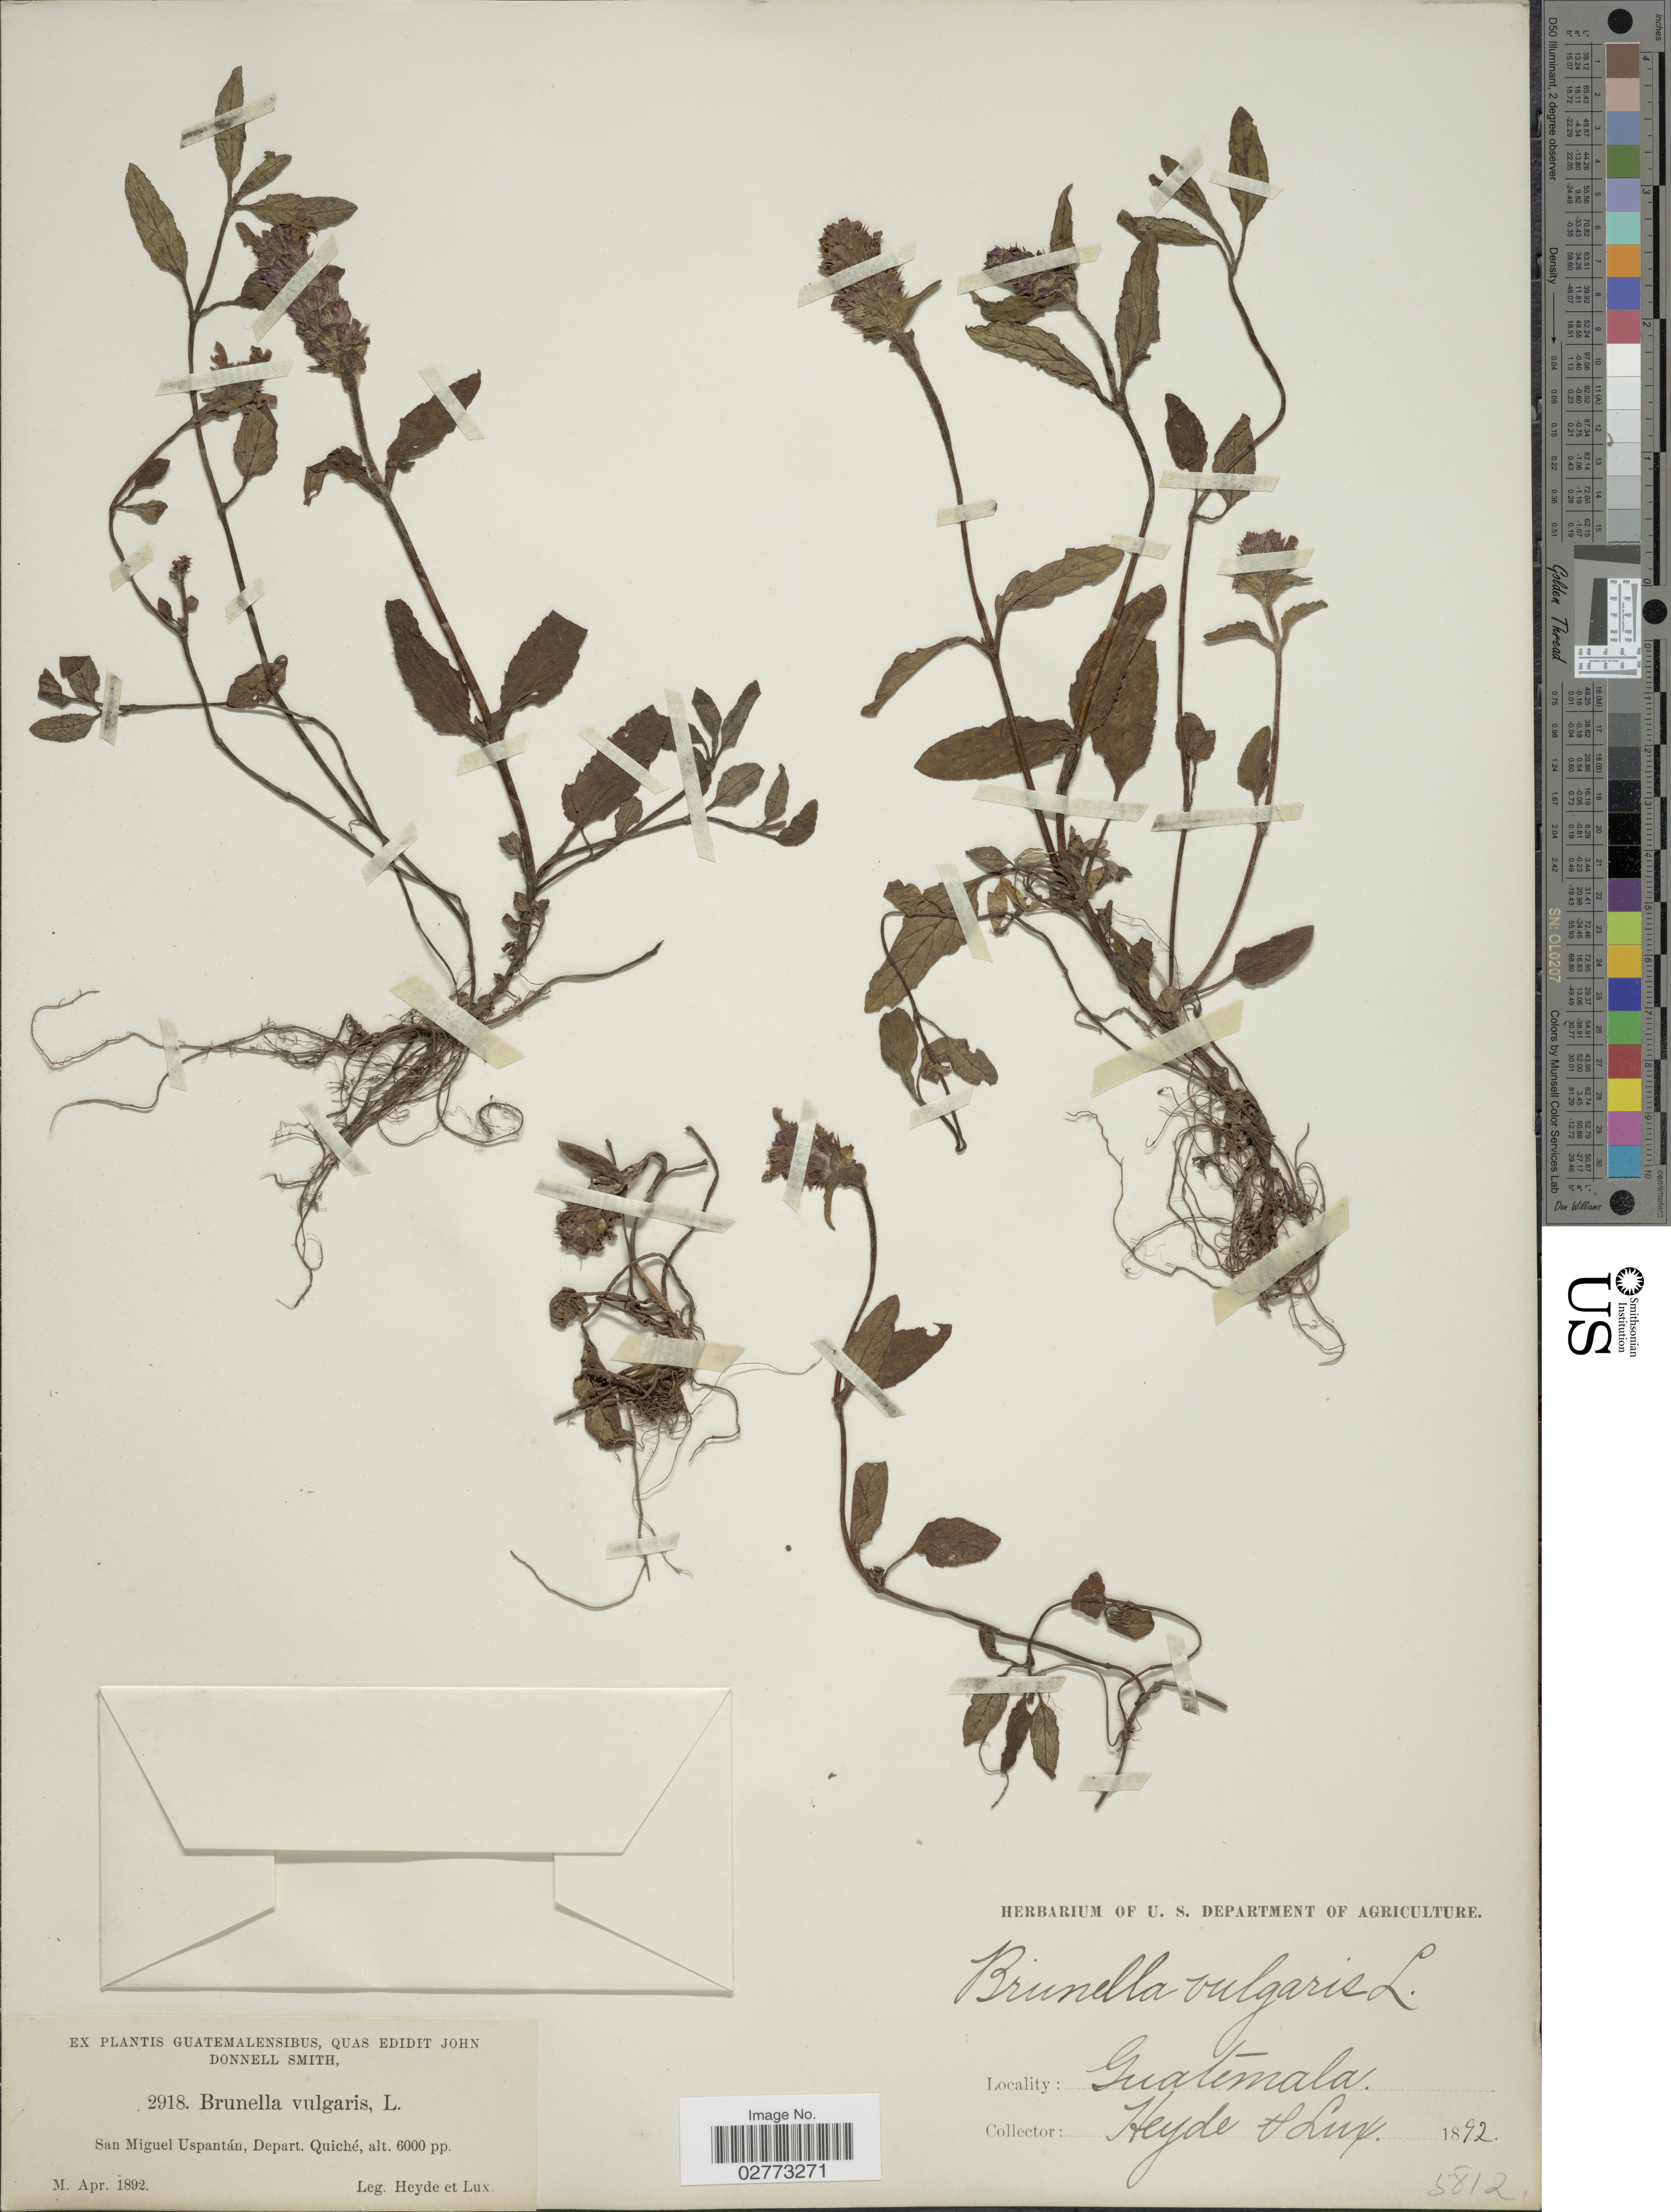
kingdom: Plantae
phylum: Tracheophyta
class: Magnoliopsida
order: Lamiales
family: Lamiaceae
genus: Prunella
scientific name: Prunella vulgaris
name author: L.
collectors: Heyde & Lux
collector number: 2918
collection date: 1892-04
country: Guatemala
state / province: El Quiché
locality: San Miguel Uspantán, Depart. Quiché.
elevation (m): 1829